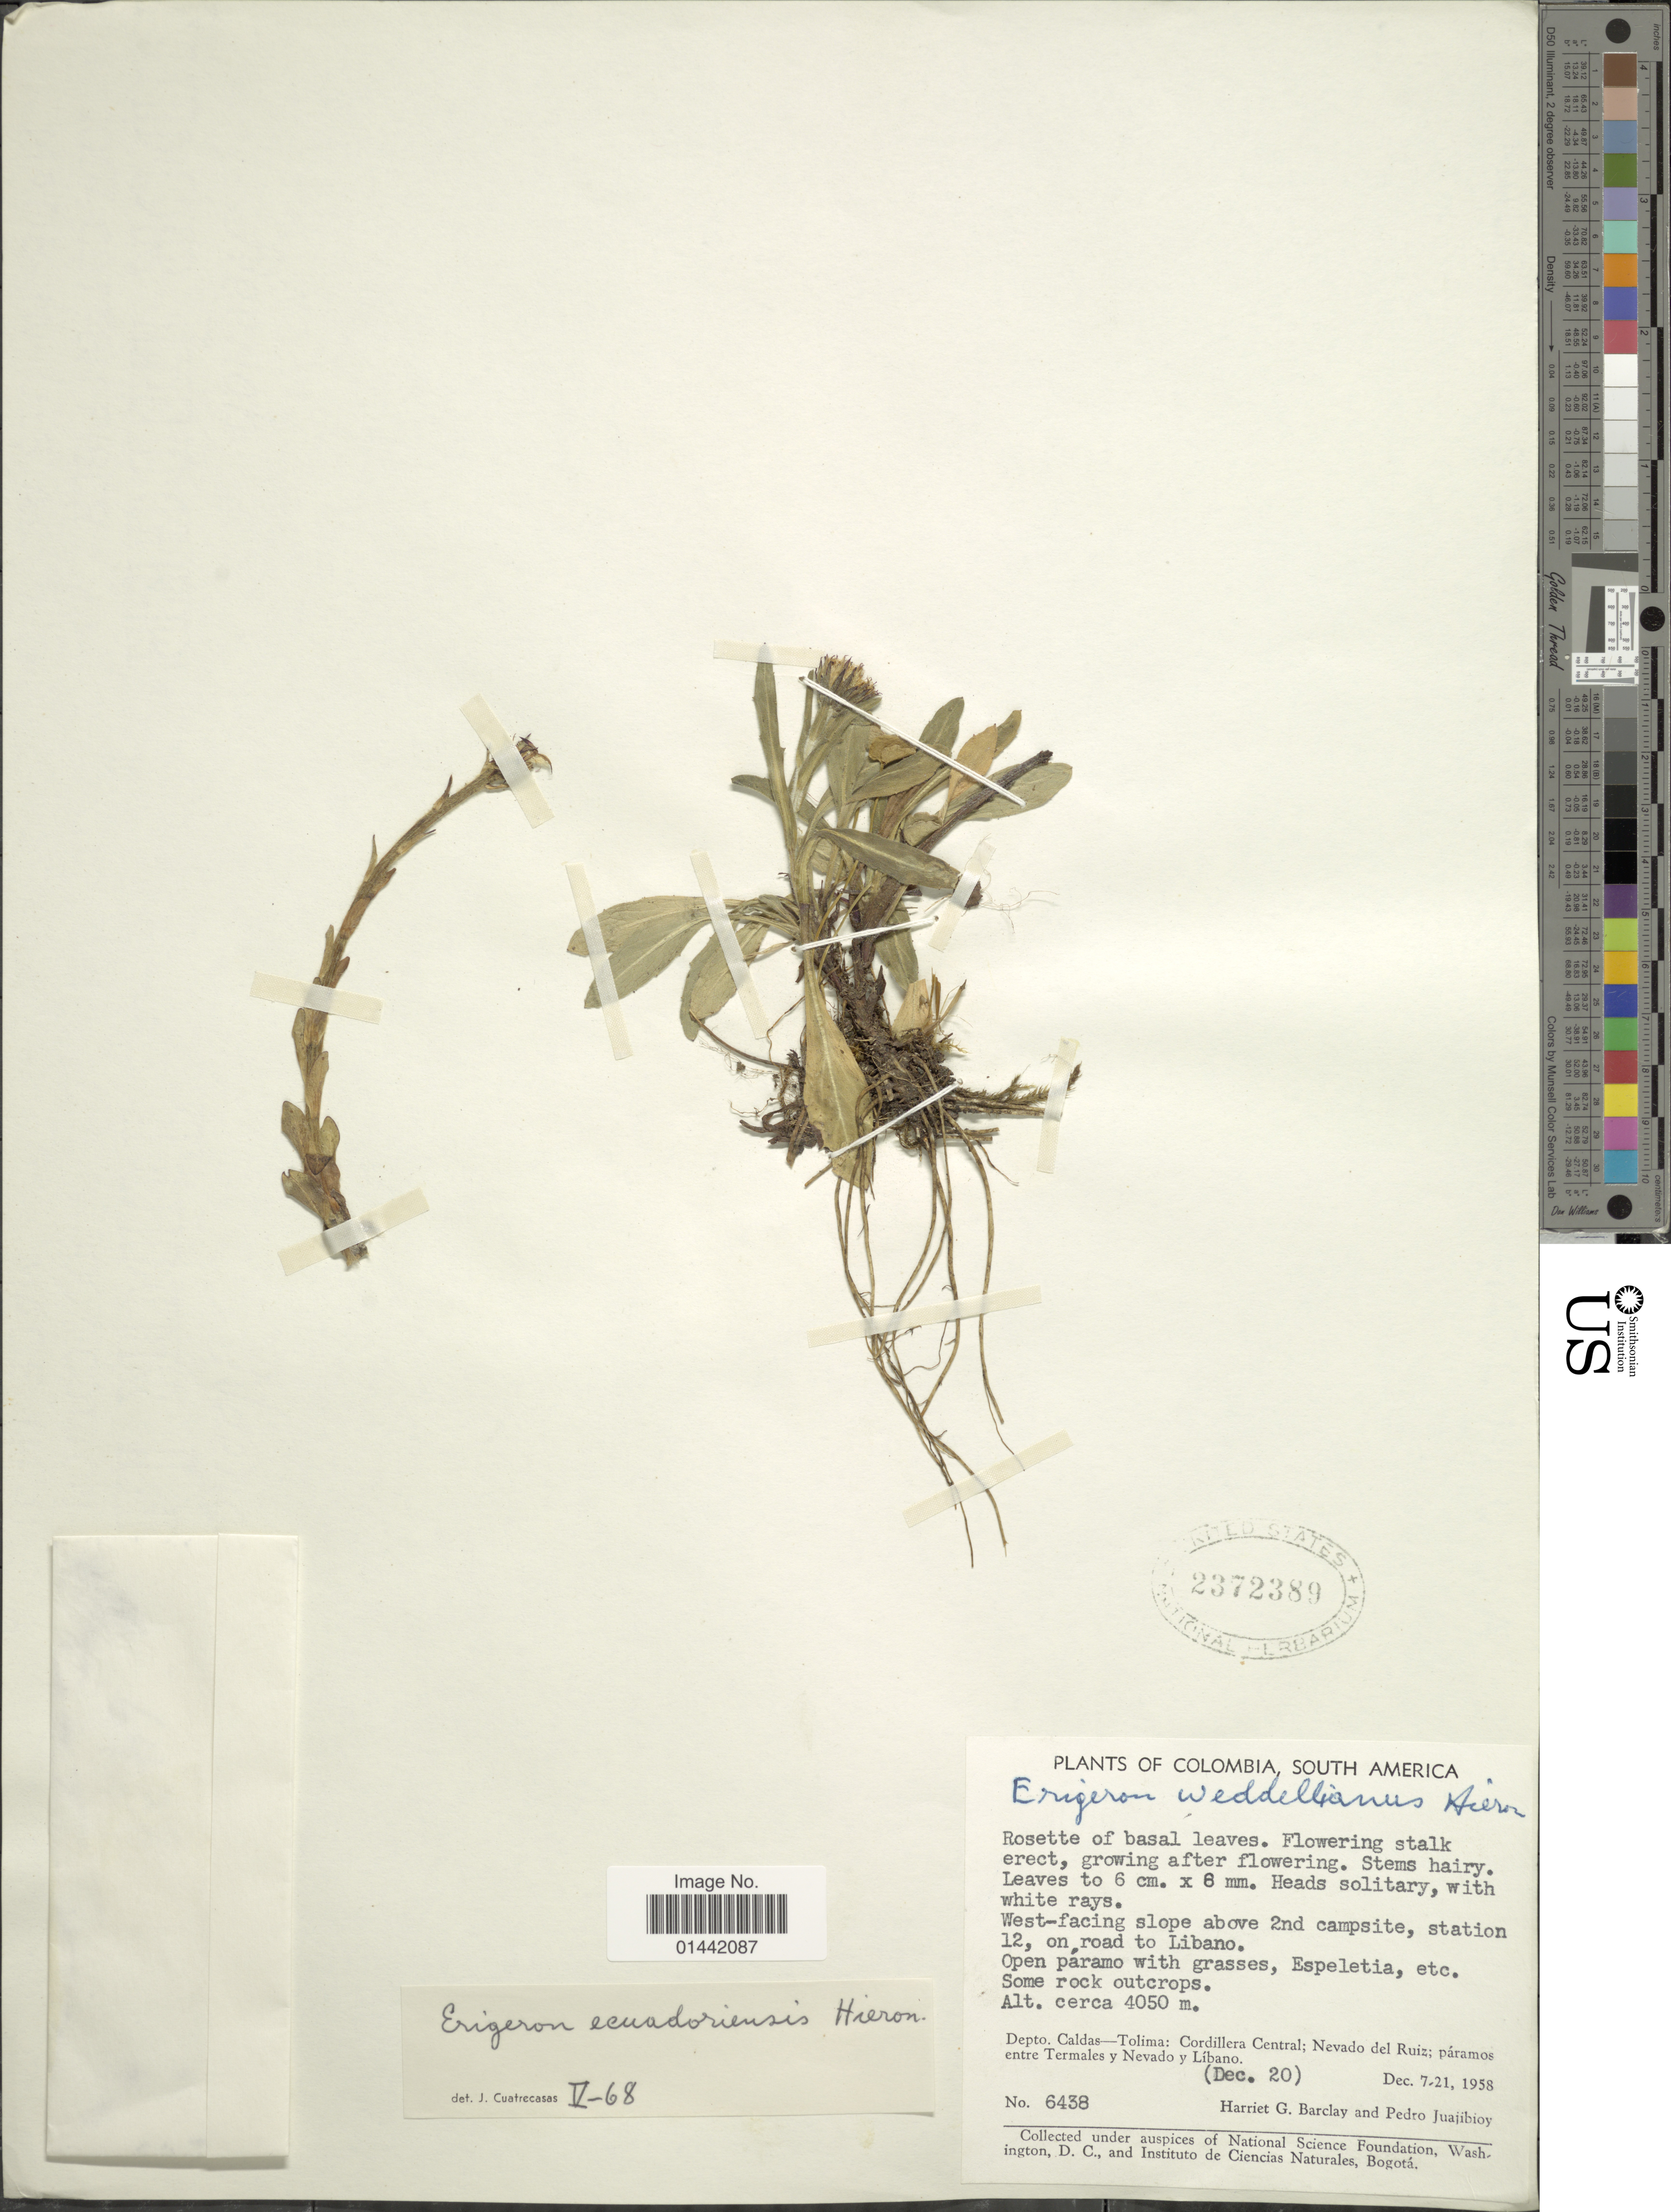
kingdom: Plantae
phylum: Tracheophyta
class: Magnoliopsida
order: Asterales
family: Asteraceae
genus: Erigeron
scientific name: Erigeron ecuadoriensis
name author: Hieron.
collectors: H. G. Barclay & P. Juajibioy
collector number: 6438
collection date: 1958-12-20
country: Colombia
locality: West-facing slope above 2nd campsite, station 12 ,on road to Liabo, open páramo with grasses, some rock outcrops, Depto. Caldas-Tolima; Cordillera Central; Nevado del Ruiz; páramos entre Termales y Nevado y Líbano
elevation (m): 4050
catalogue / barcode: US 2372389